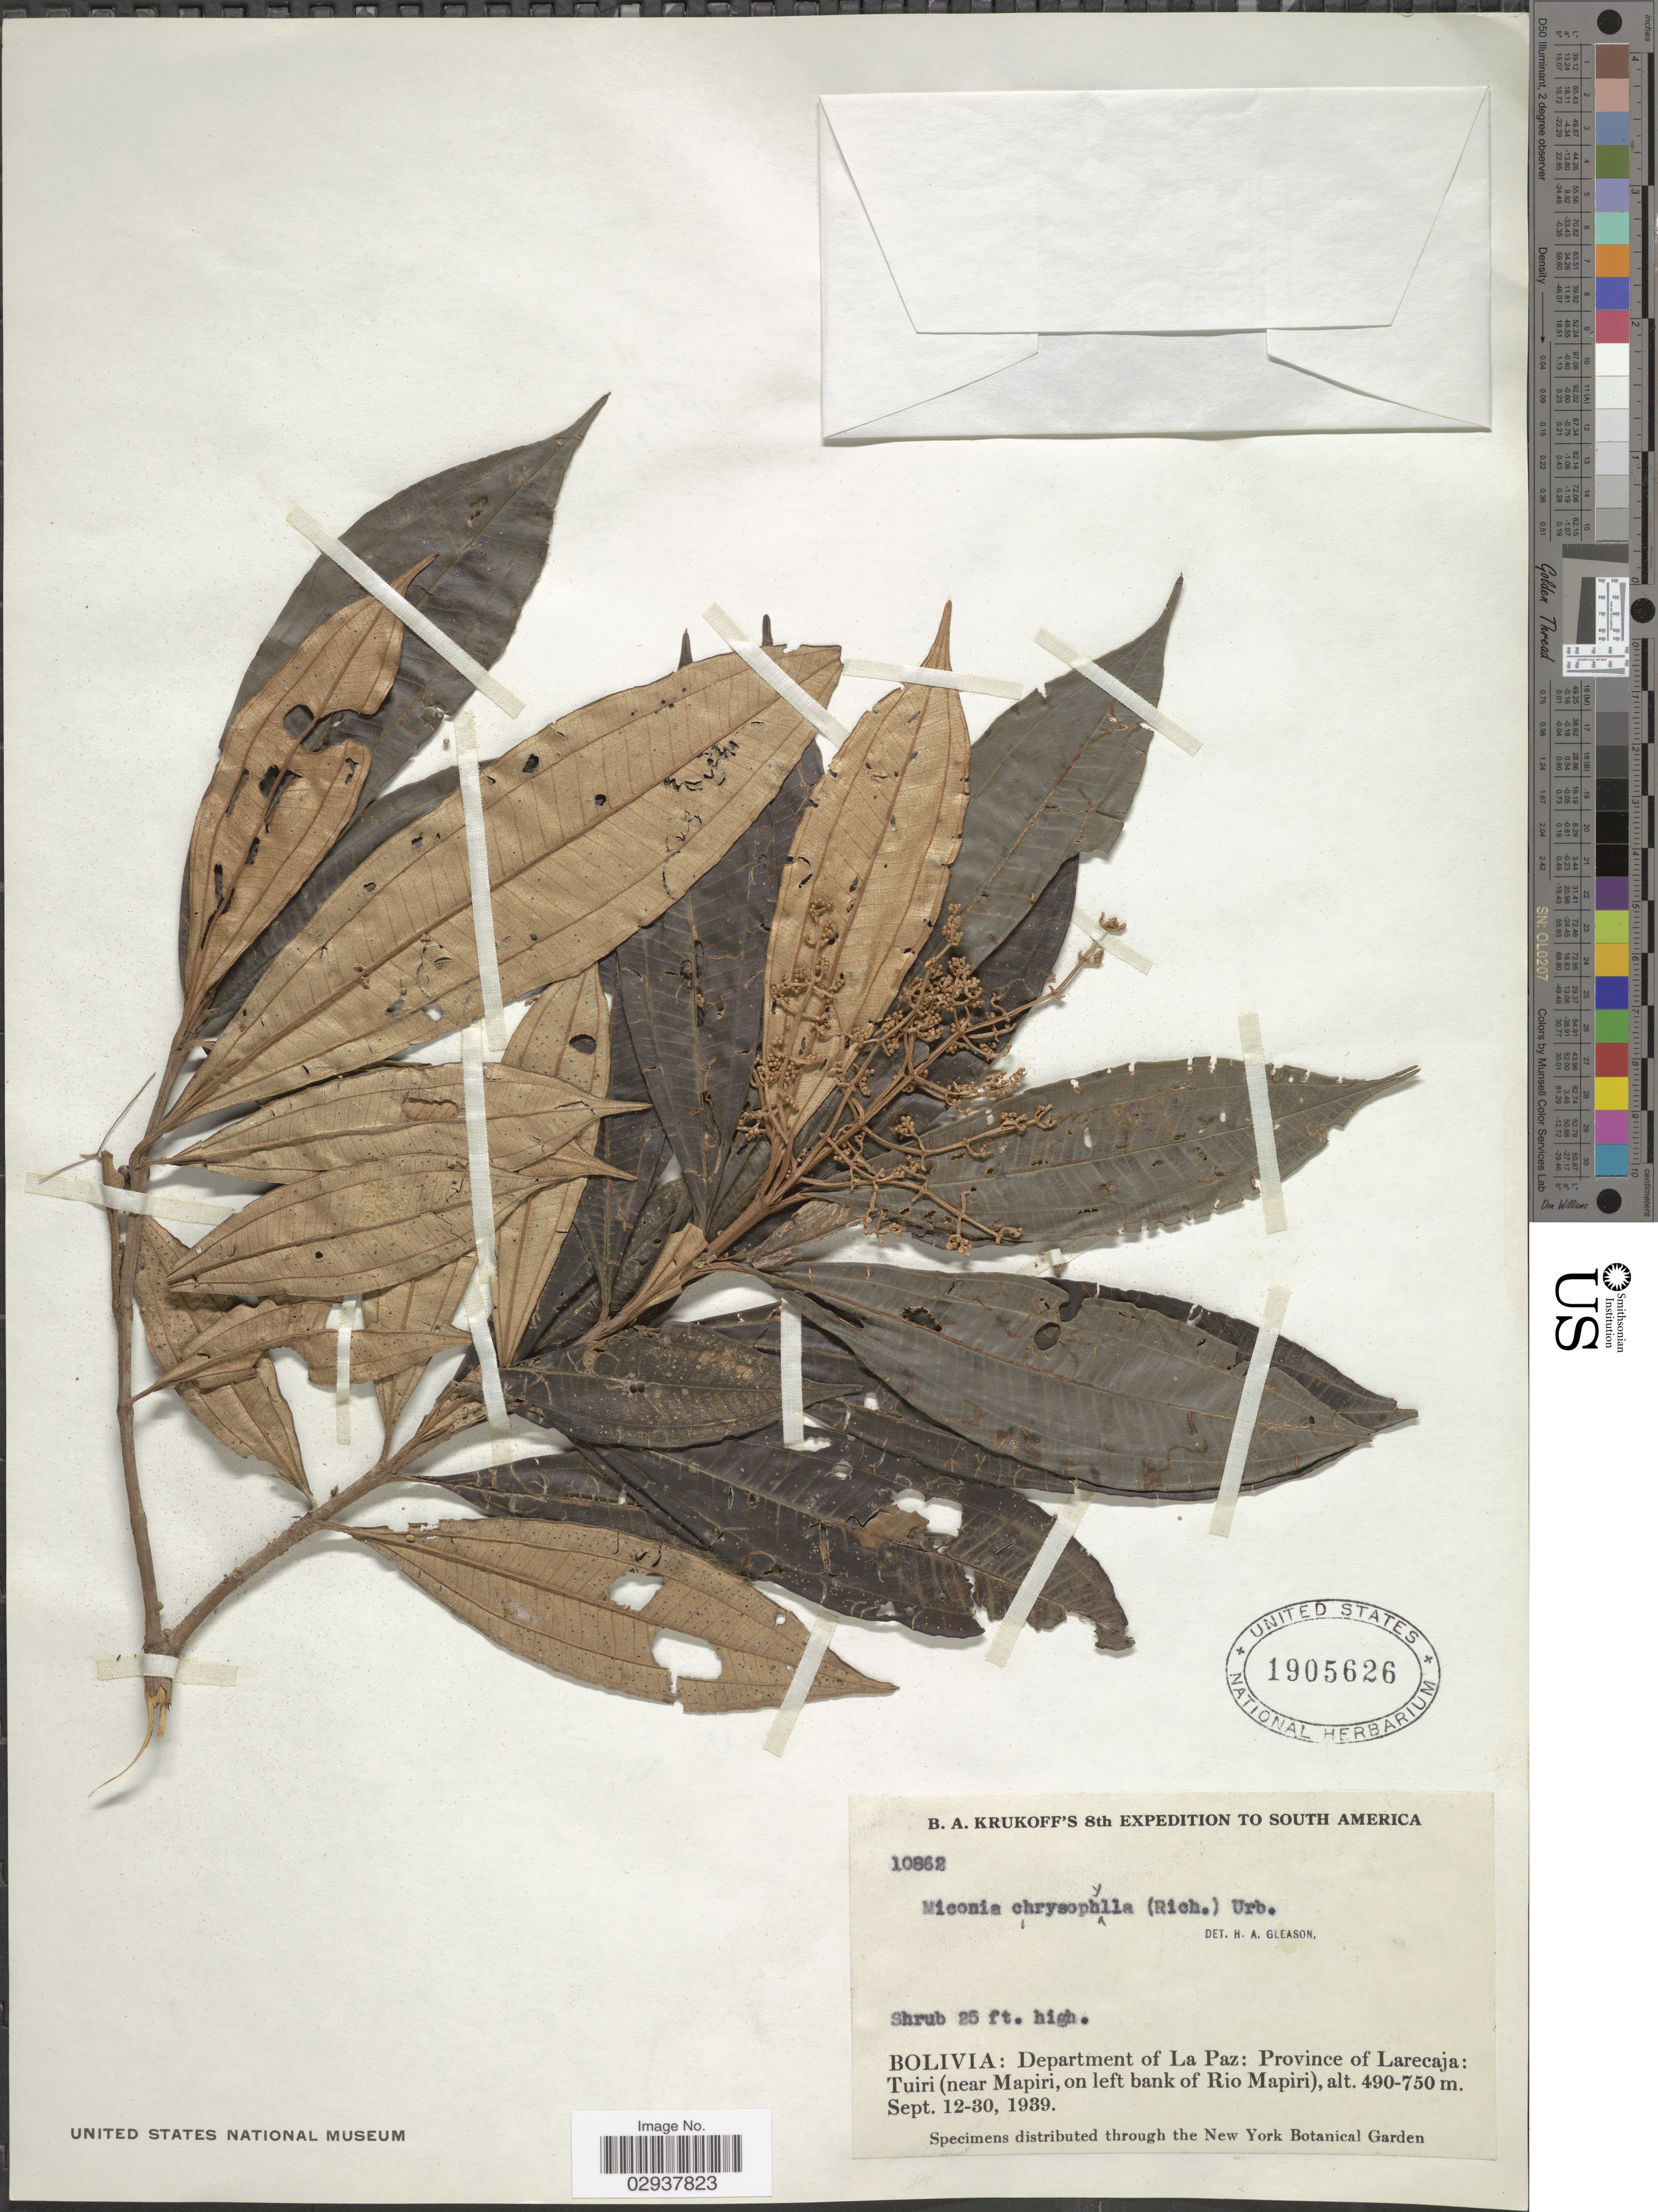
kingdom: Plantae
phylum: Tracheophyta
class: Magnoliopsida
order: Myrtales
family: Melastomataceae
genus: Miconia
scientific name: Miconia chrysophylla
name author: (Rich.) Urb.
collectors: B. A. Krukoff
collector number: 10862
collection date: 1939-09-12/1939-09-30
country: Bolivia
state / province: La Paz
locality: Departmento of La Paz: Province of Larecaja: Tuiri (near Mapiri, on left bank of Rio Mapiri).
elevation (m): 490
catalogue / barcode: US 1905626